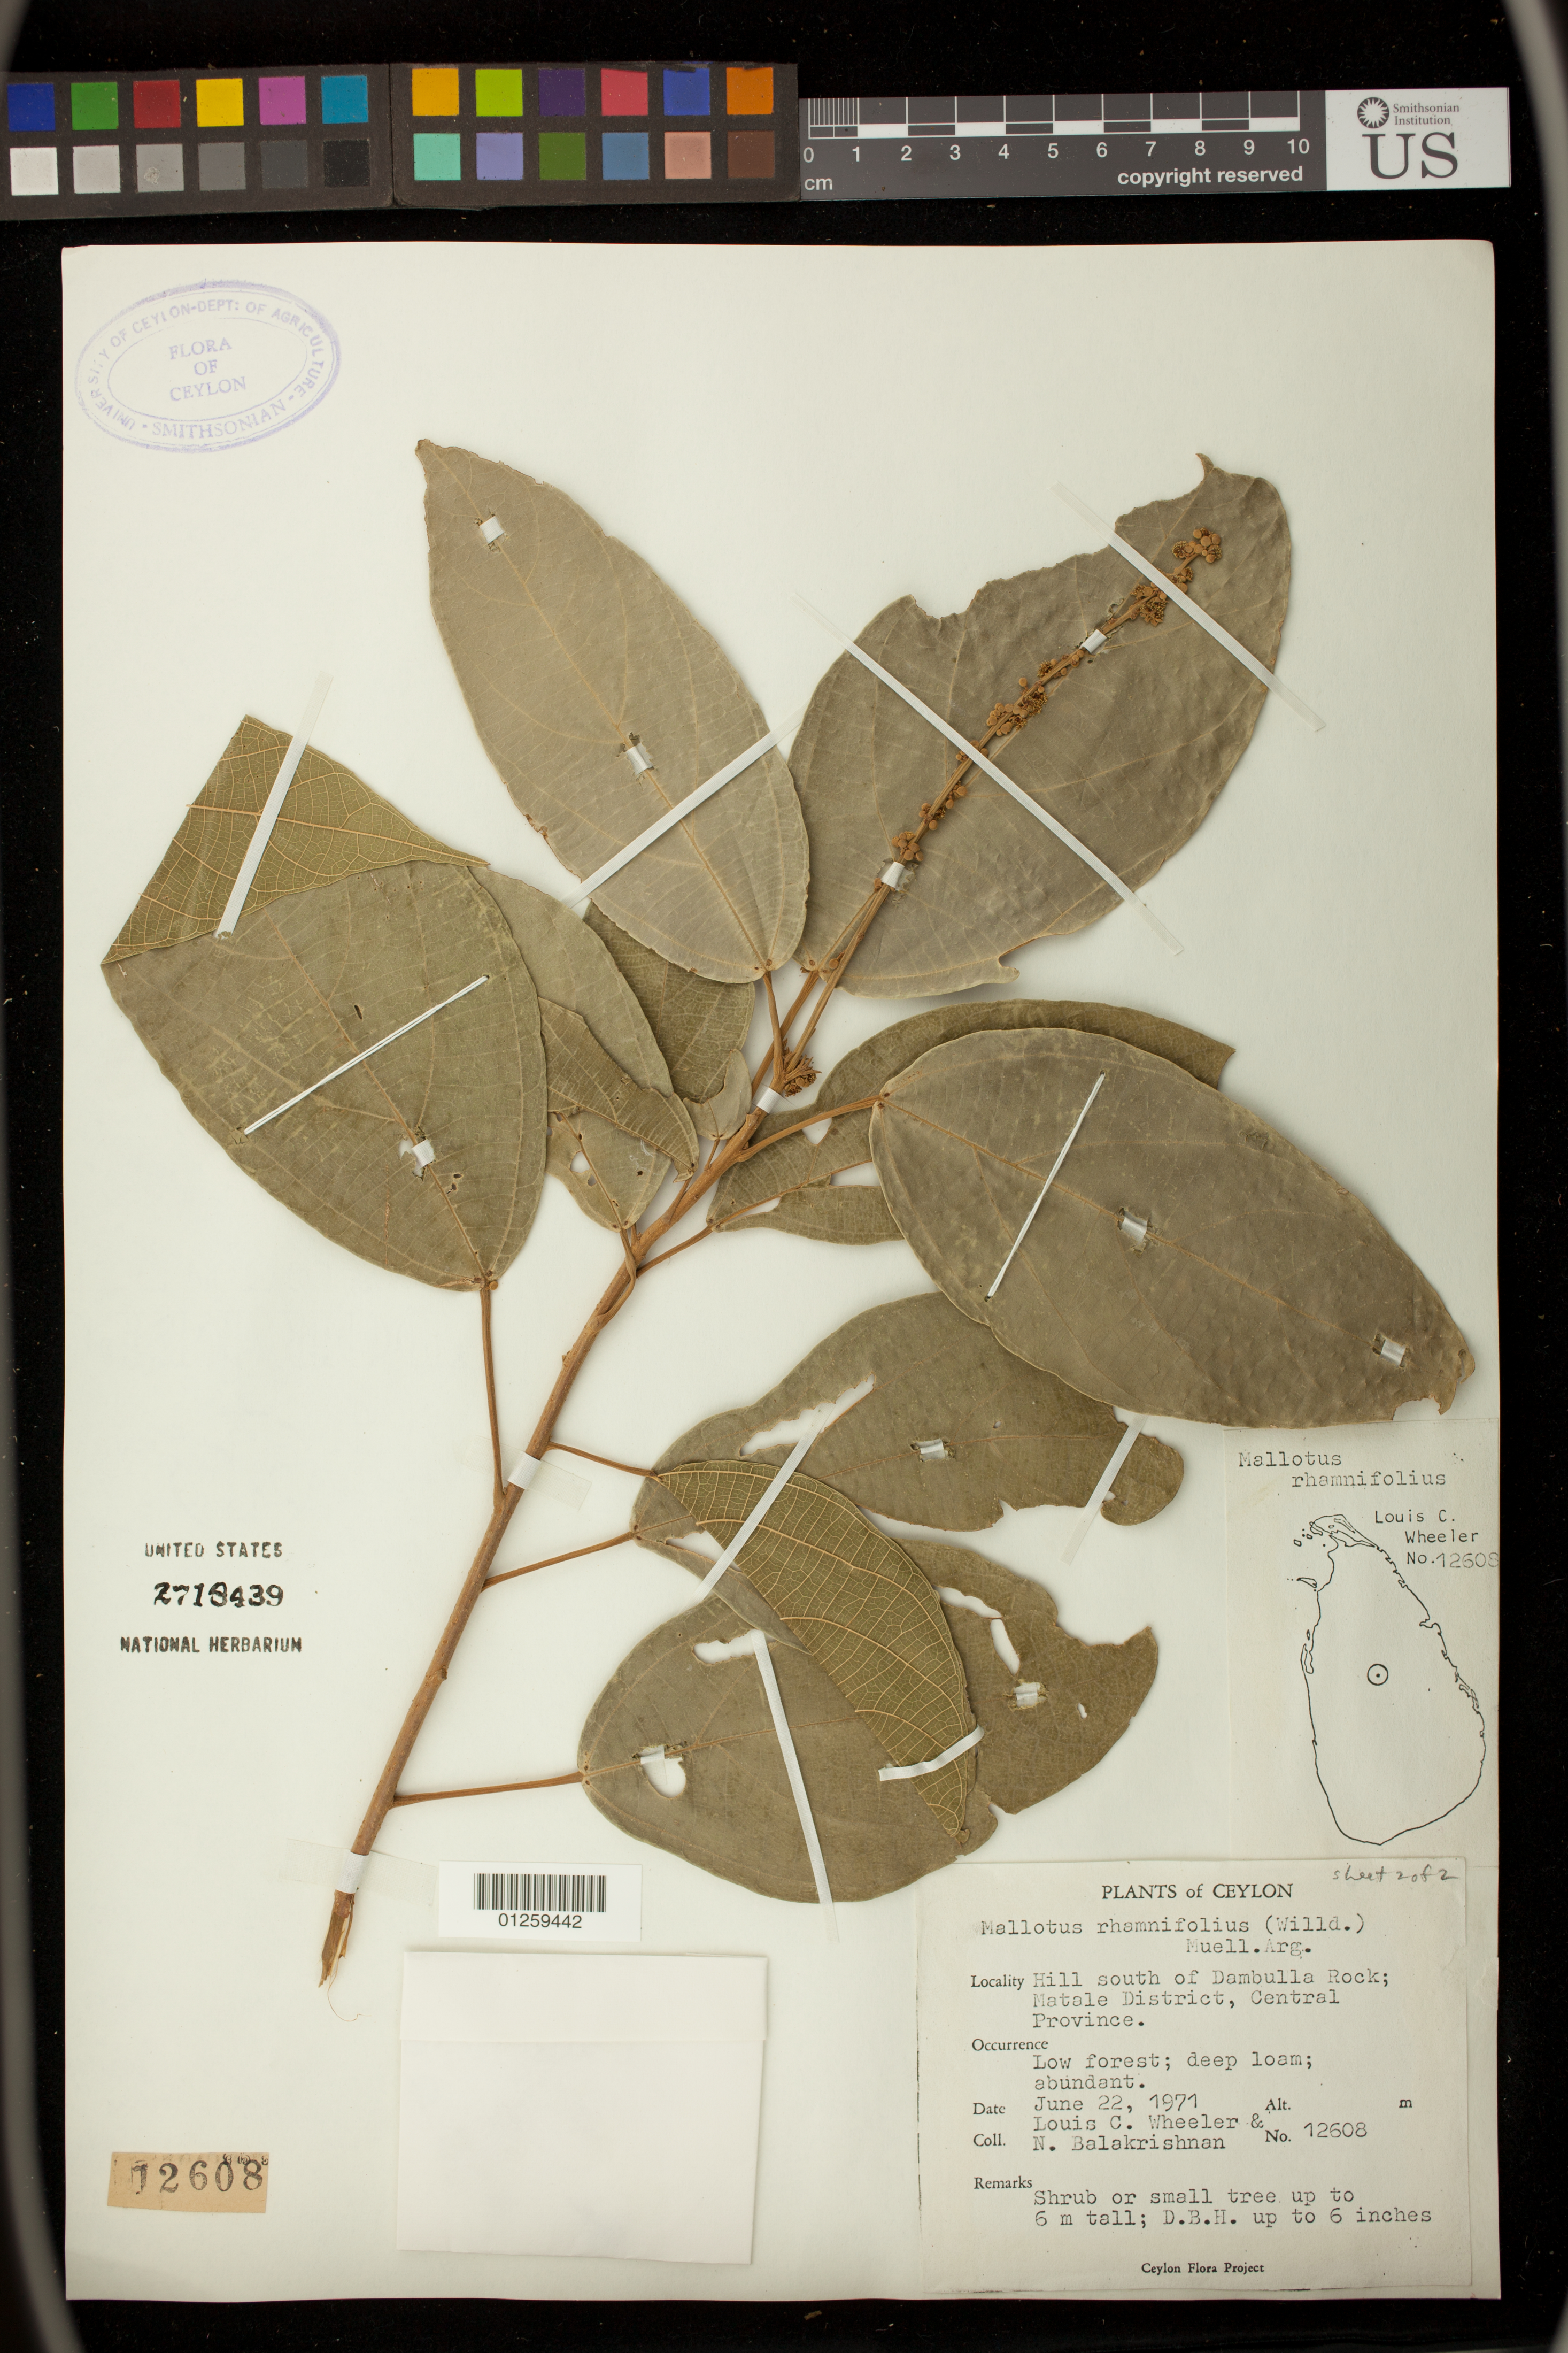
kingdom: Plantae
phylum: Tracheophyta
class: Magnoliopsida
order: Malpighiales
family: Euphorbiaceae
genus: Mallotus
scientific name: Mallotus rhamnifolius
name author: (Willd.) Müll. Arg.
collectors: L. C. Wheeler & N. Balakrishnan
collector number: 12608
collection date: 1971-06-22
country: Sri Lanka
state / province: Central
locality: Hill south of Dambulla Rock; Matale District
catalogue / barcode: US 2718439